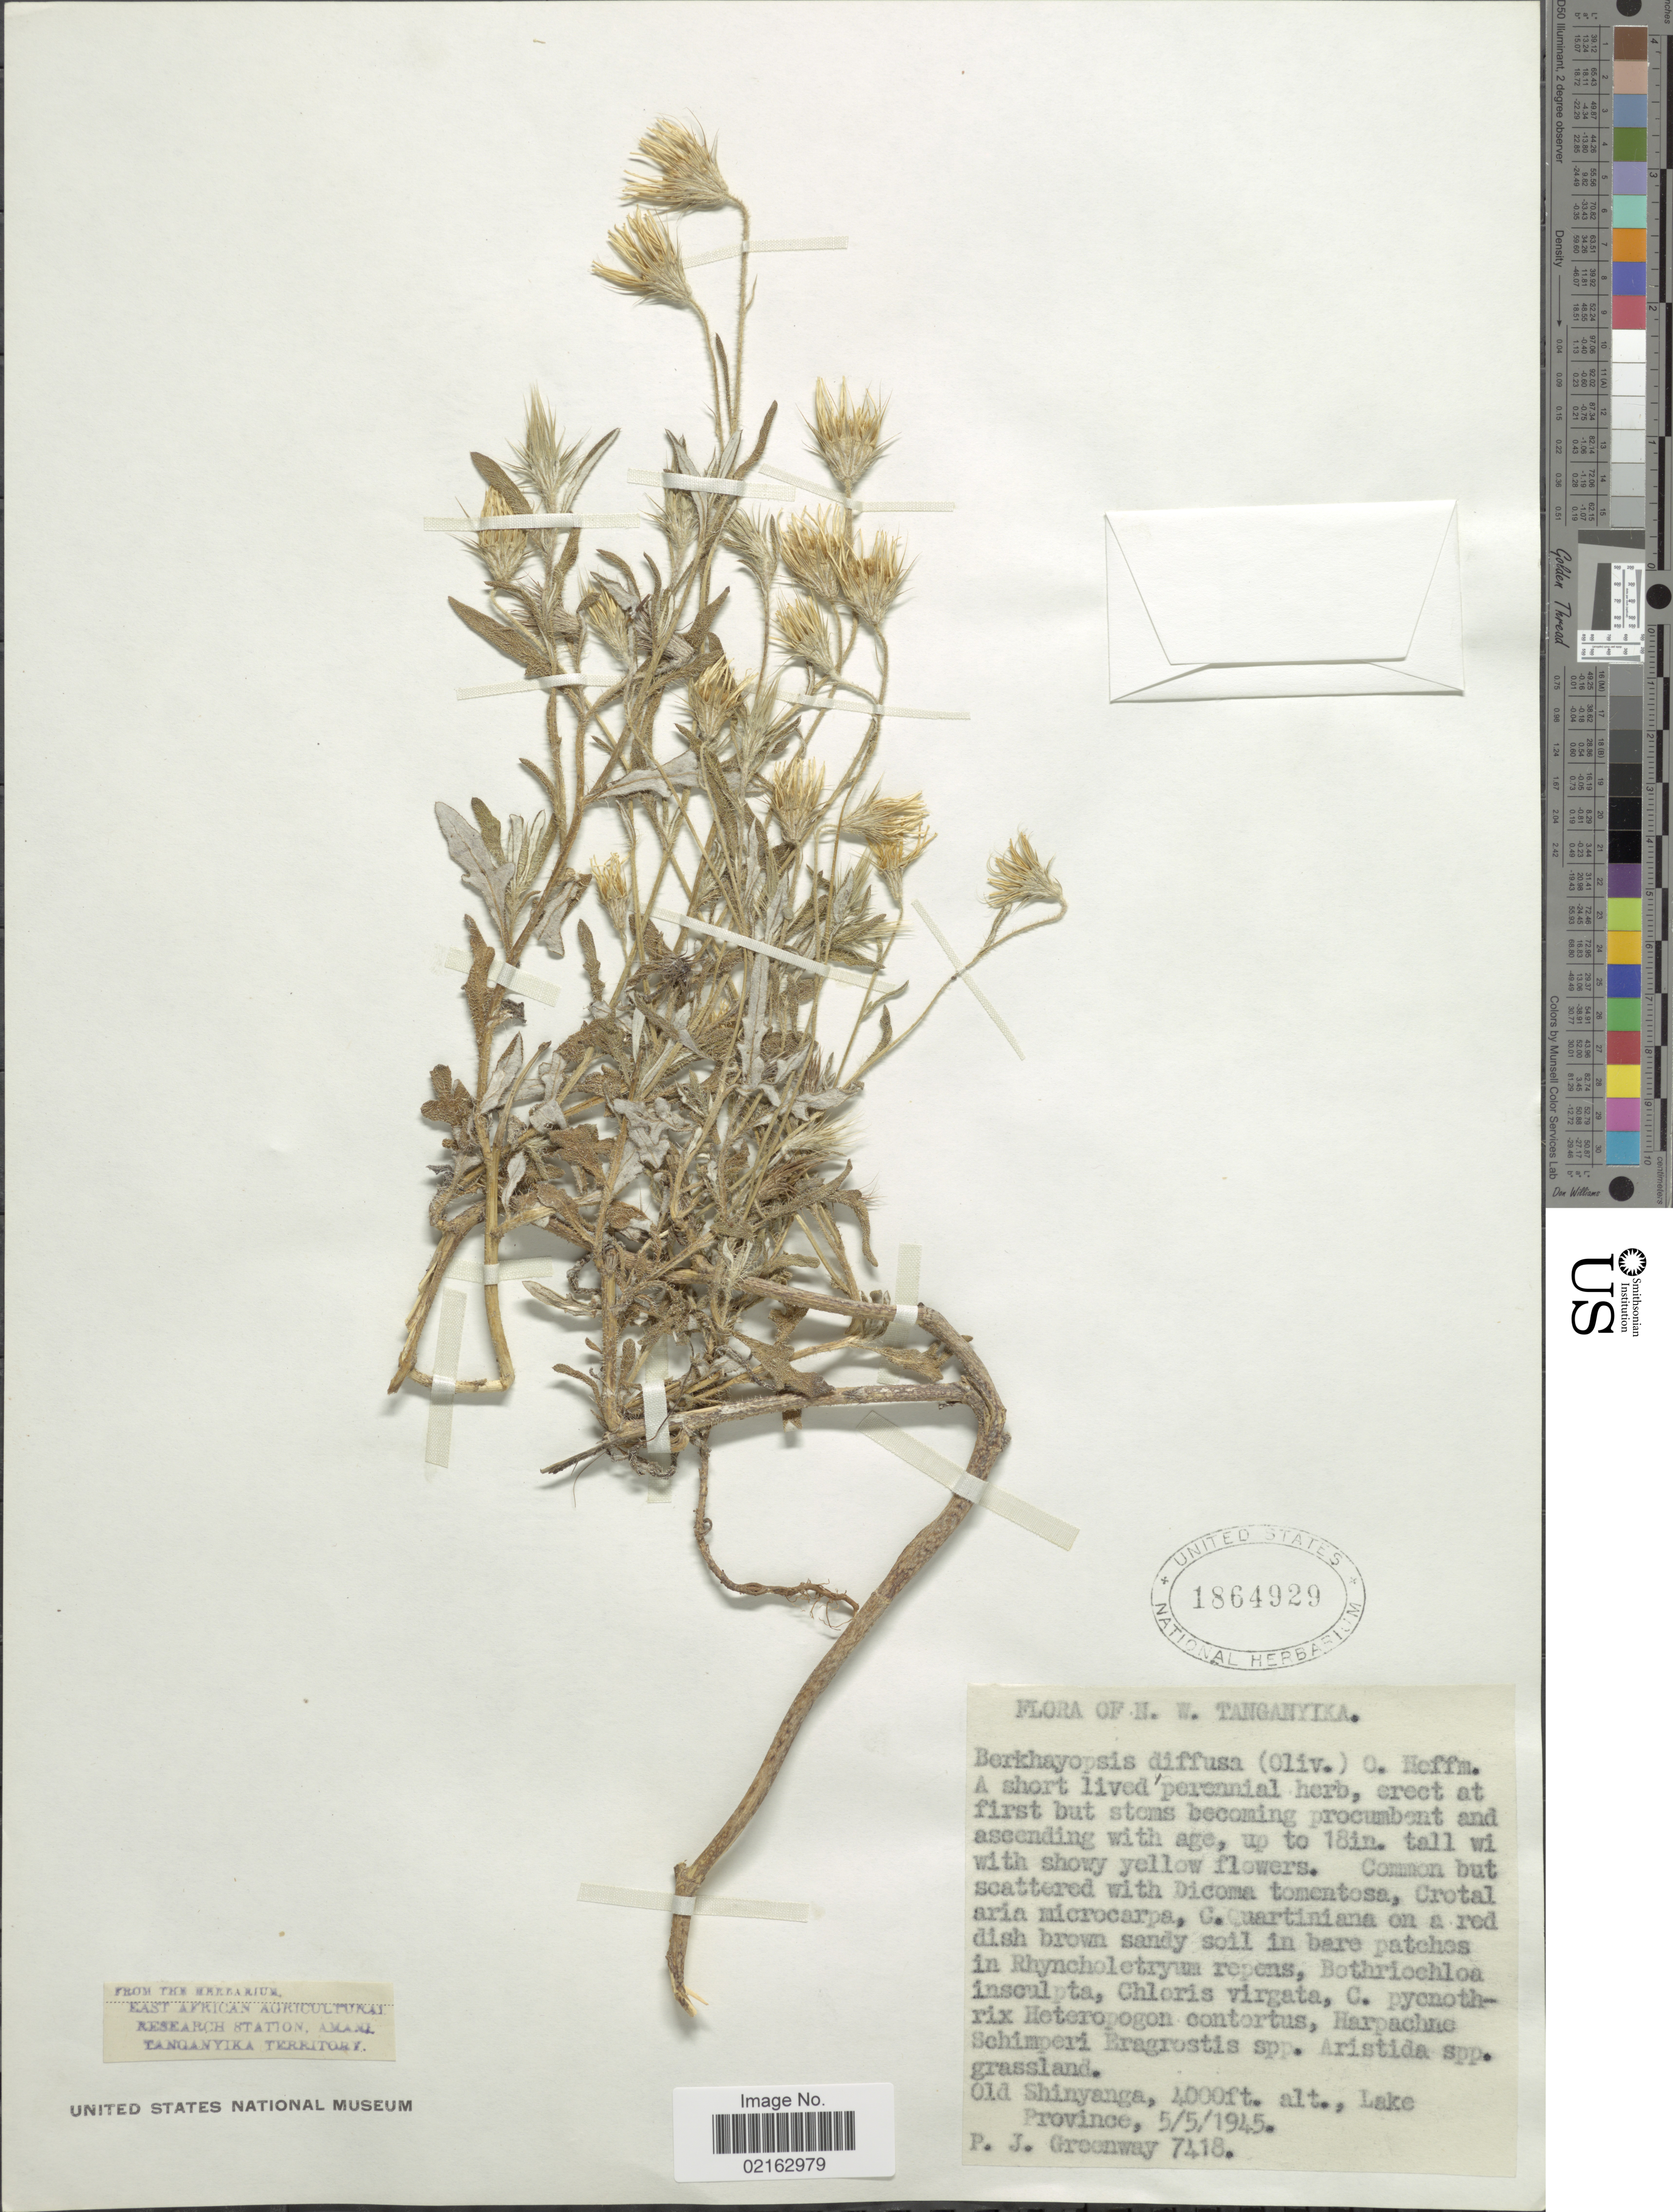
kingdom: Plantae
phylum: Tracheophyta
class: Magnoliopsida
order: Asterales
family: Asteraceae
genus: Hirpicium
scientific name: Hirpicium diffusum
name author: (O. Hoffm.) Roessler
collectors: P. J. Greenway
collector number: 7418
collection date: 1945-05-05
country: Tanzania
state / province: Shinyanga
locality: N.W. Tanganyika. Old Shinyanga, Lake Province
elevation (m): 1219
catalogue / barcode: US 1864929